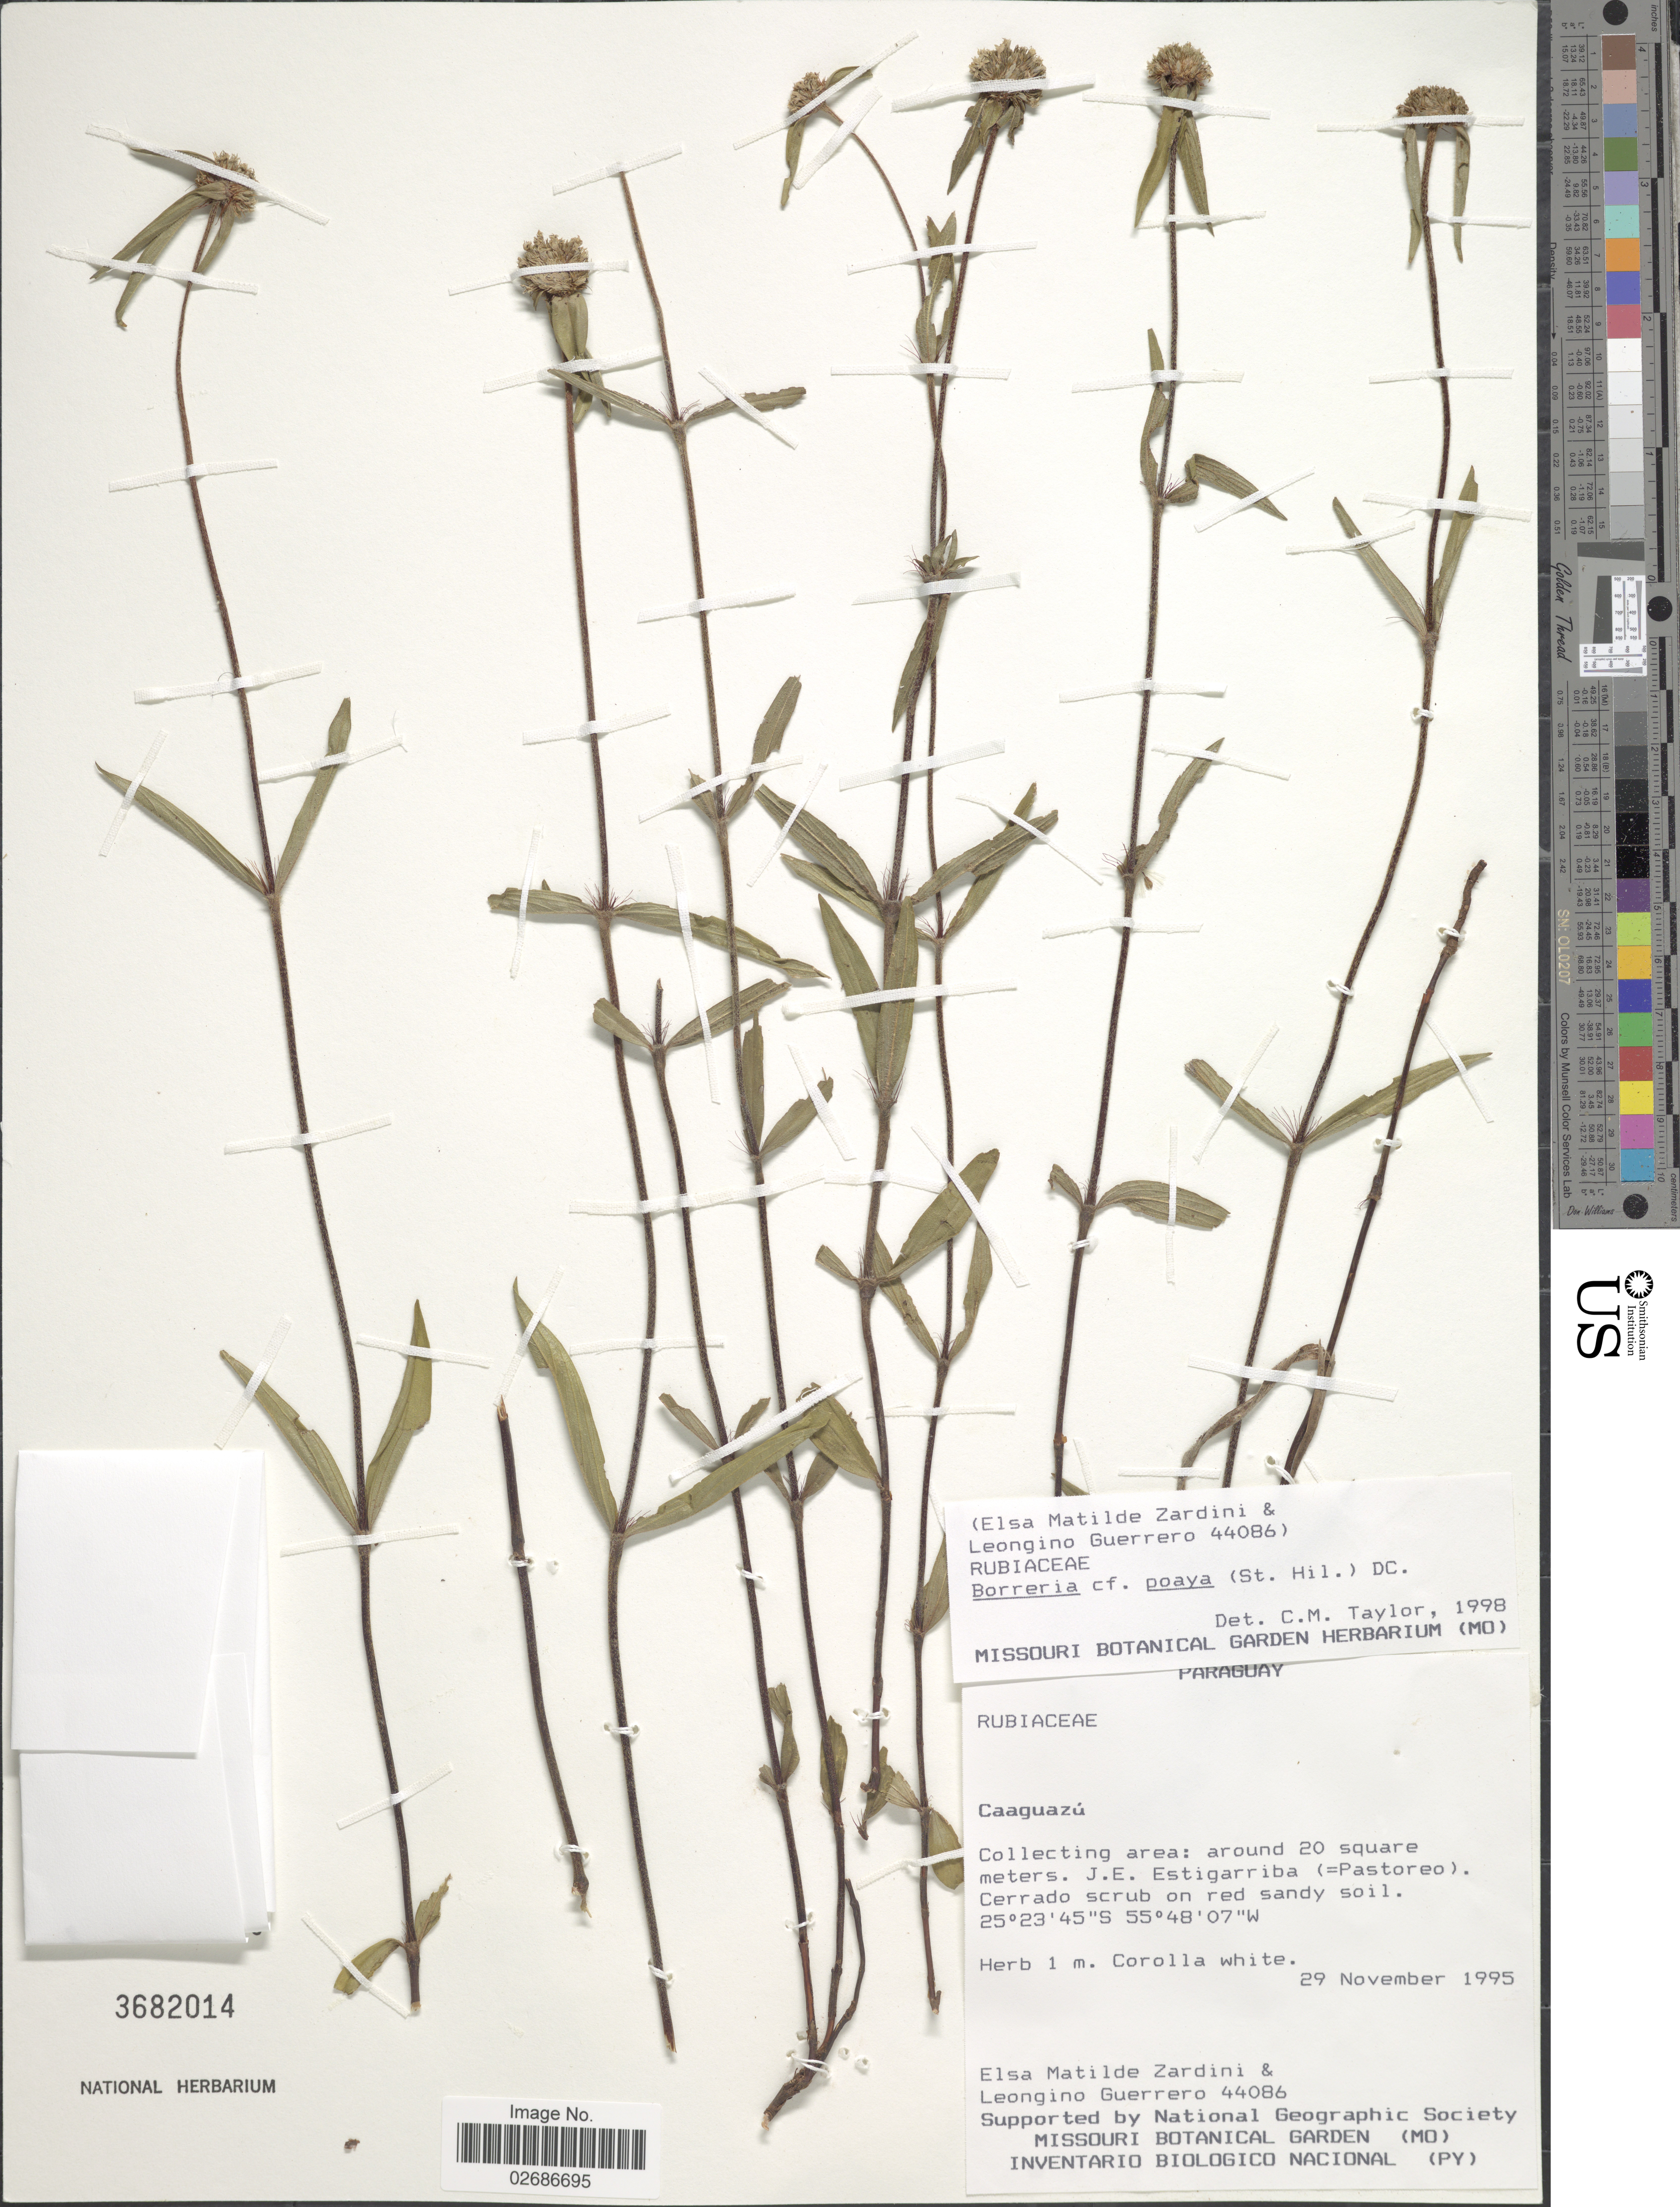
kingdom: Plantae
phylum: Tracheophyta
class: Magnoliopsida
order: Gentianales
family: Rubiaceae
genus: Borreria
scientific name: Borreria poaya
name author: (A. St.-Hil.) DC.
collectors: E. M. Zardini & L. Guerrero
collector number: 44086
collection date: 1995-11-29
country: Paraguay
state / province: Caaguazu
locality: Collecting area: around 20 square meters. J. E. Estigarriba (=Pastoreo).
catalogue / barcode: US 3682014